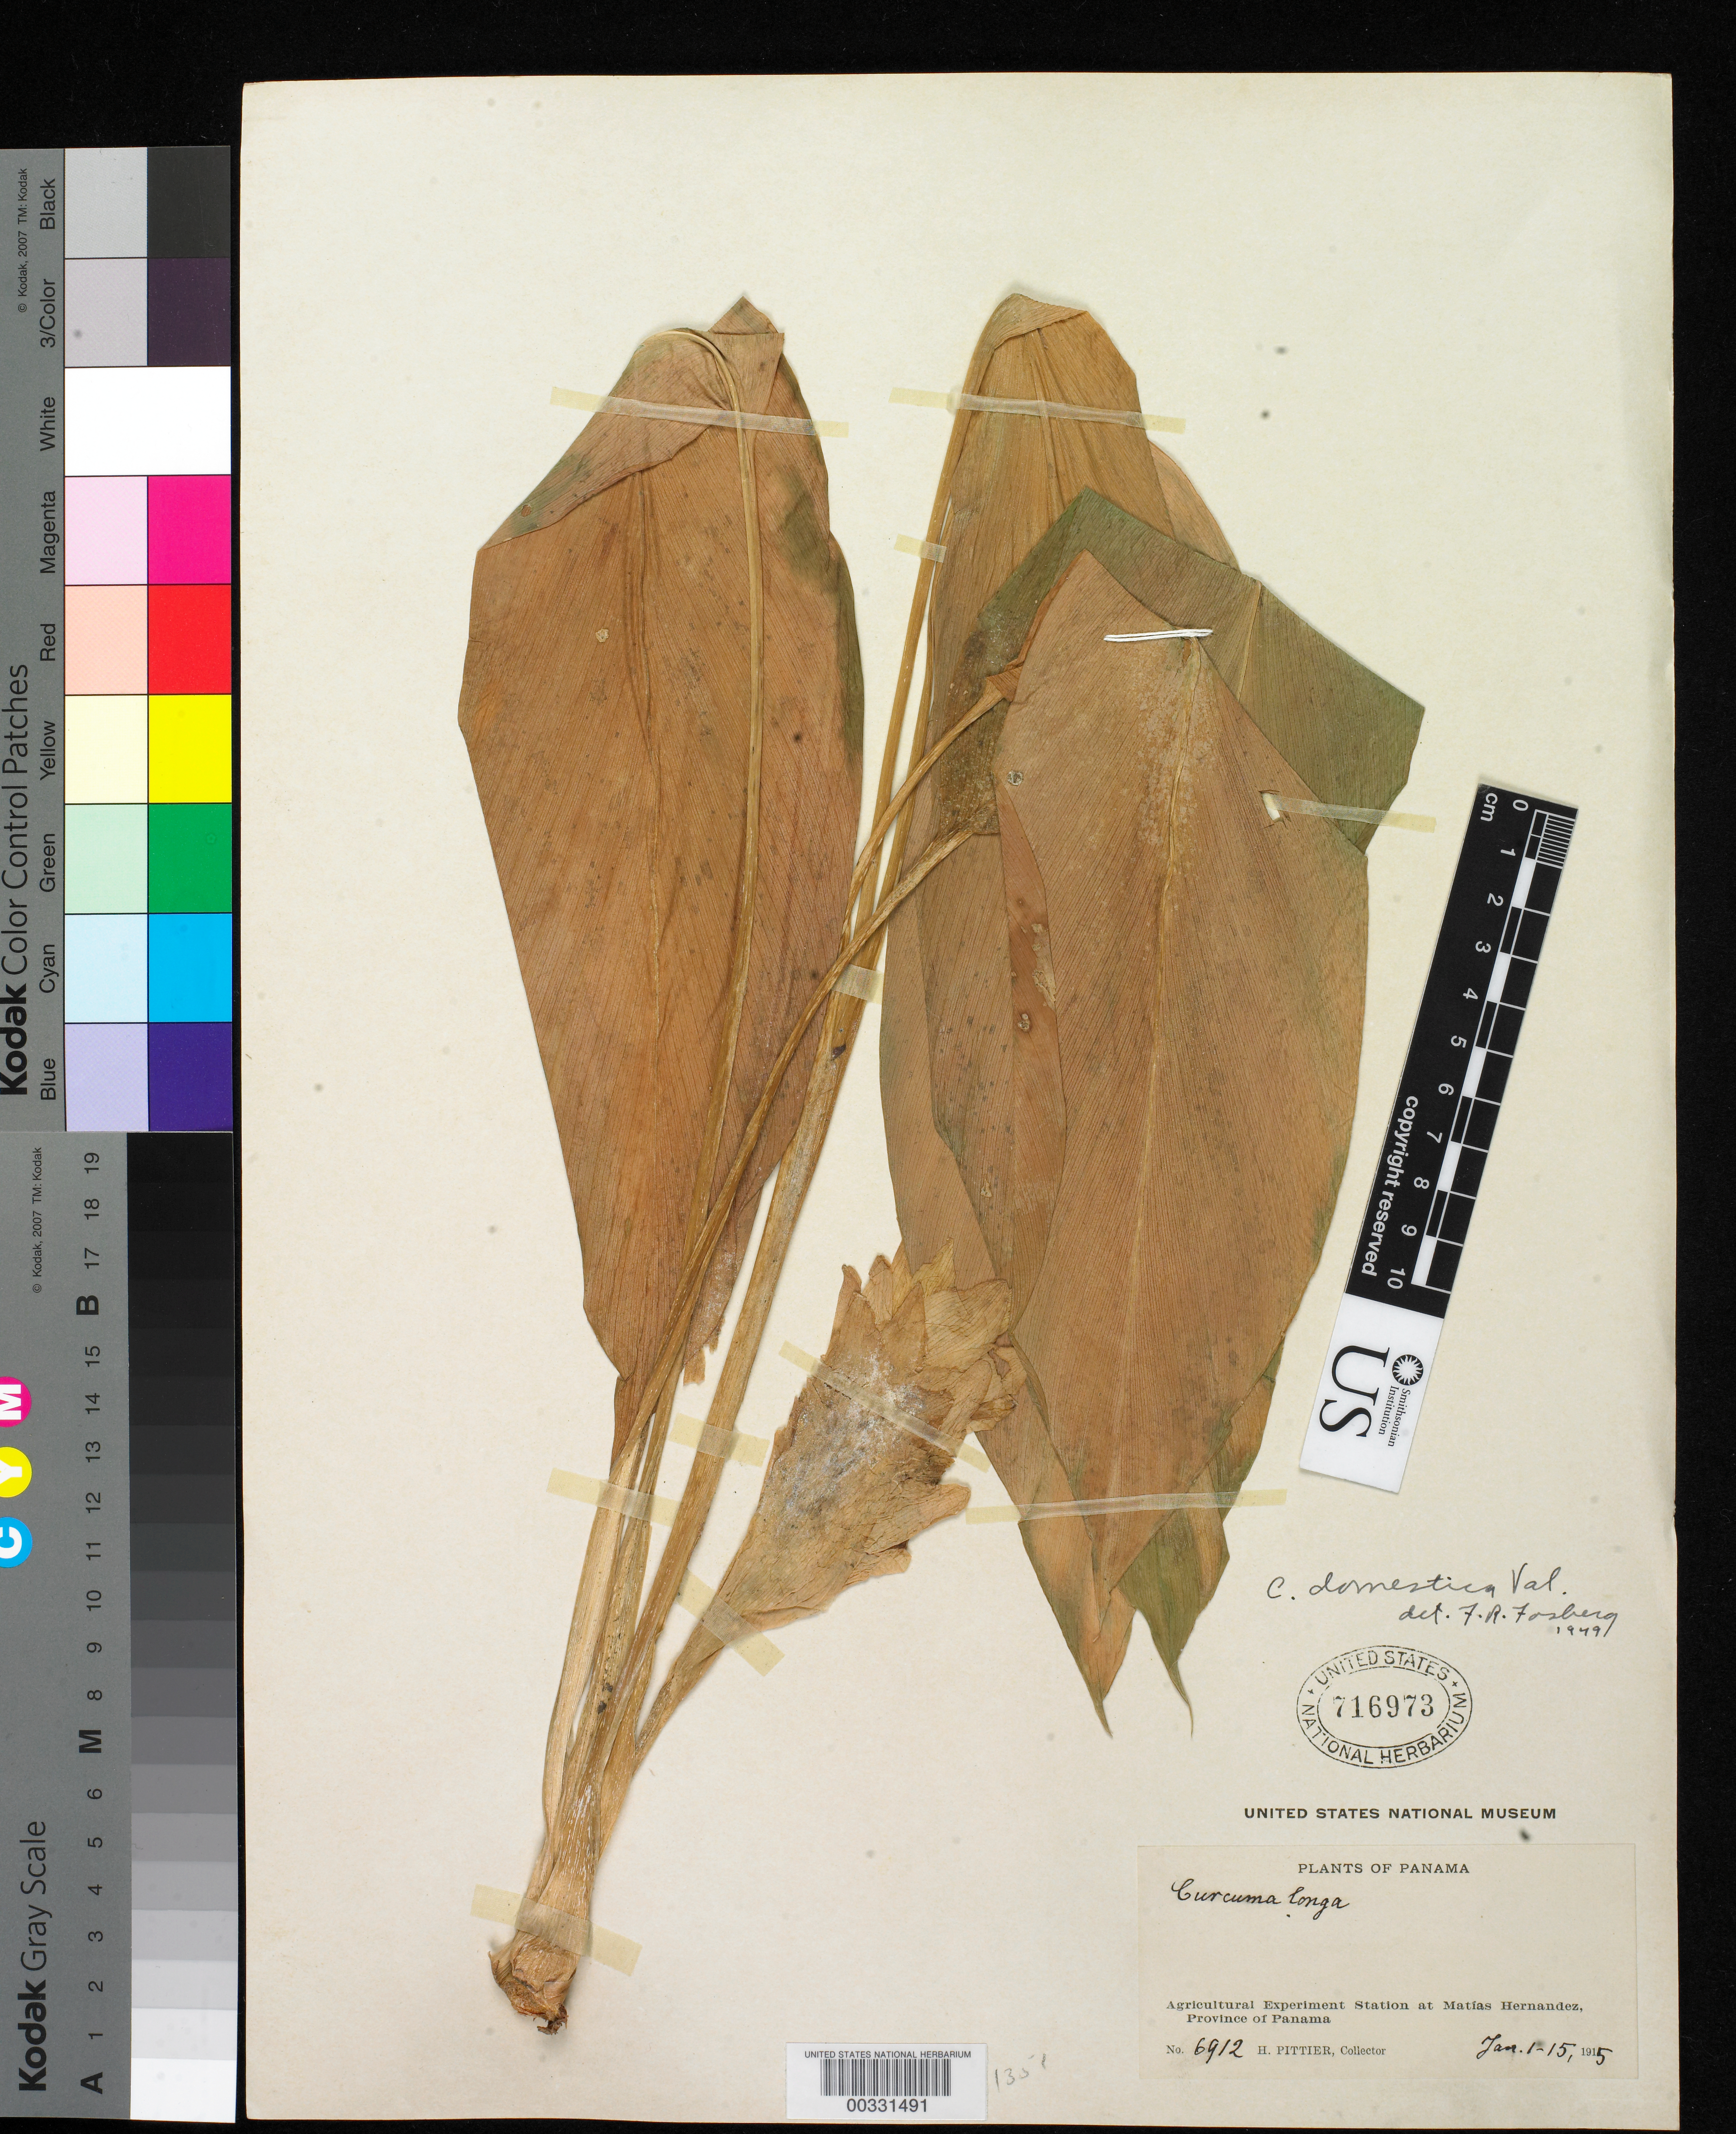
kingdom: Plantae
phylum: Tracheophyta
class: Liliopsida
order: Zingiberales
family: Zingiberaceae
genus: Curcuma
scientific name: Curcuma domestica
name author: Valeton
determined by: Fosberg, F. R.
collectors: H. F. Pittier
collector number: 6912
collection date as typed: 01 Jan 1915 to 15 Jan 1915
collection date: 1915-01-01/1915-01-15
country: Panama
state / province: Panamá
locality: Agricultural Experimental Station at Matias Hernandez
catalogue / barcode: US 716973